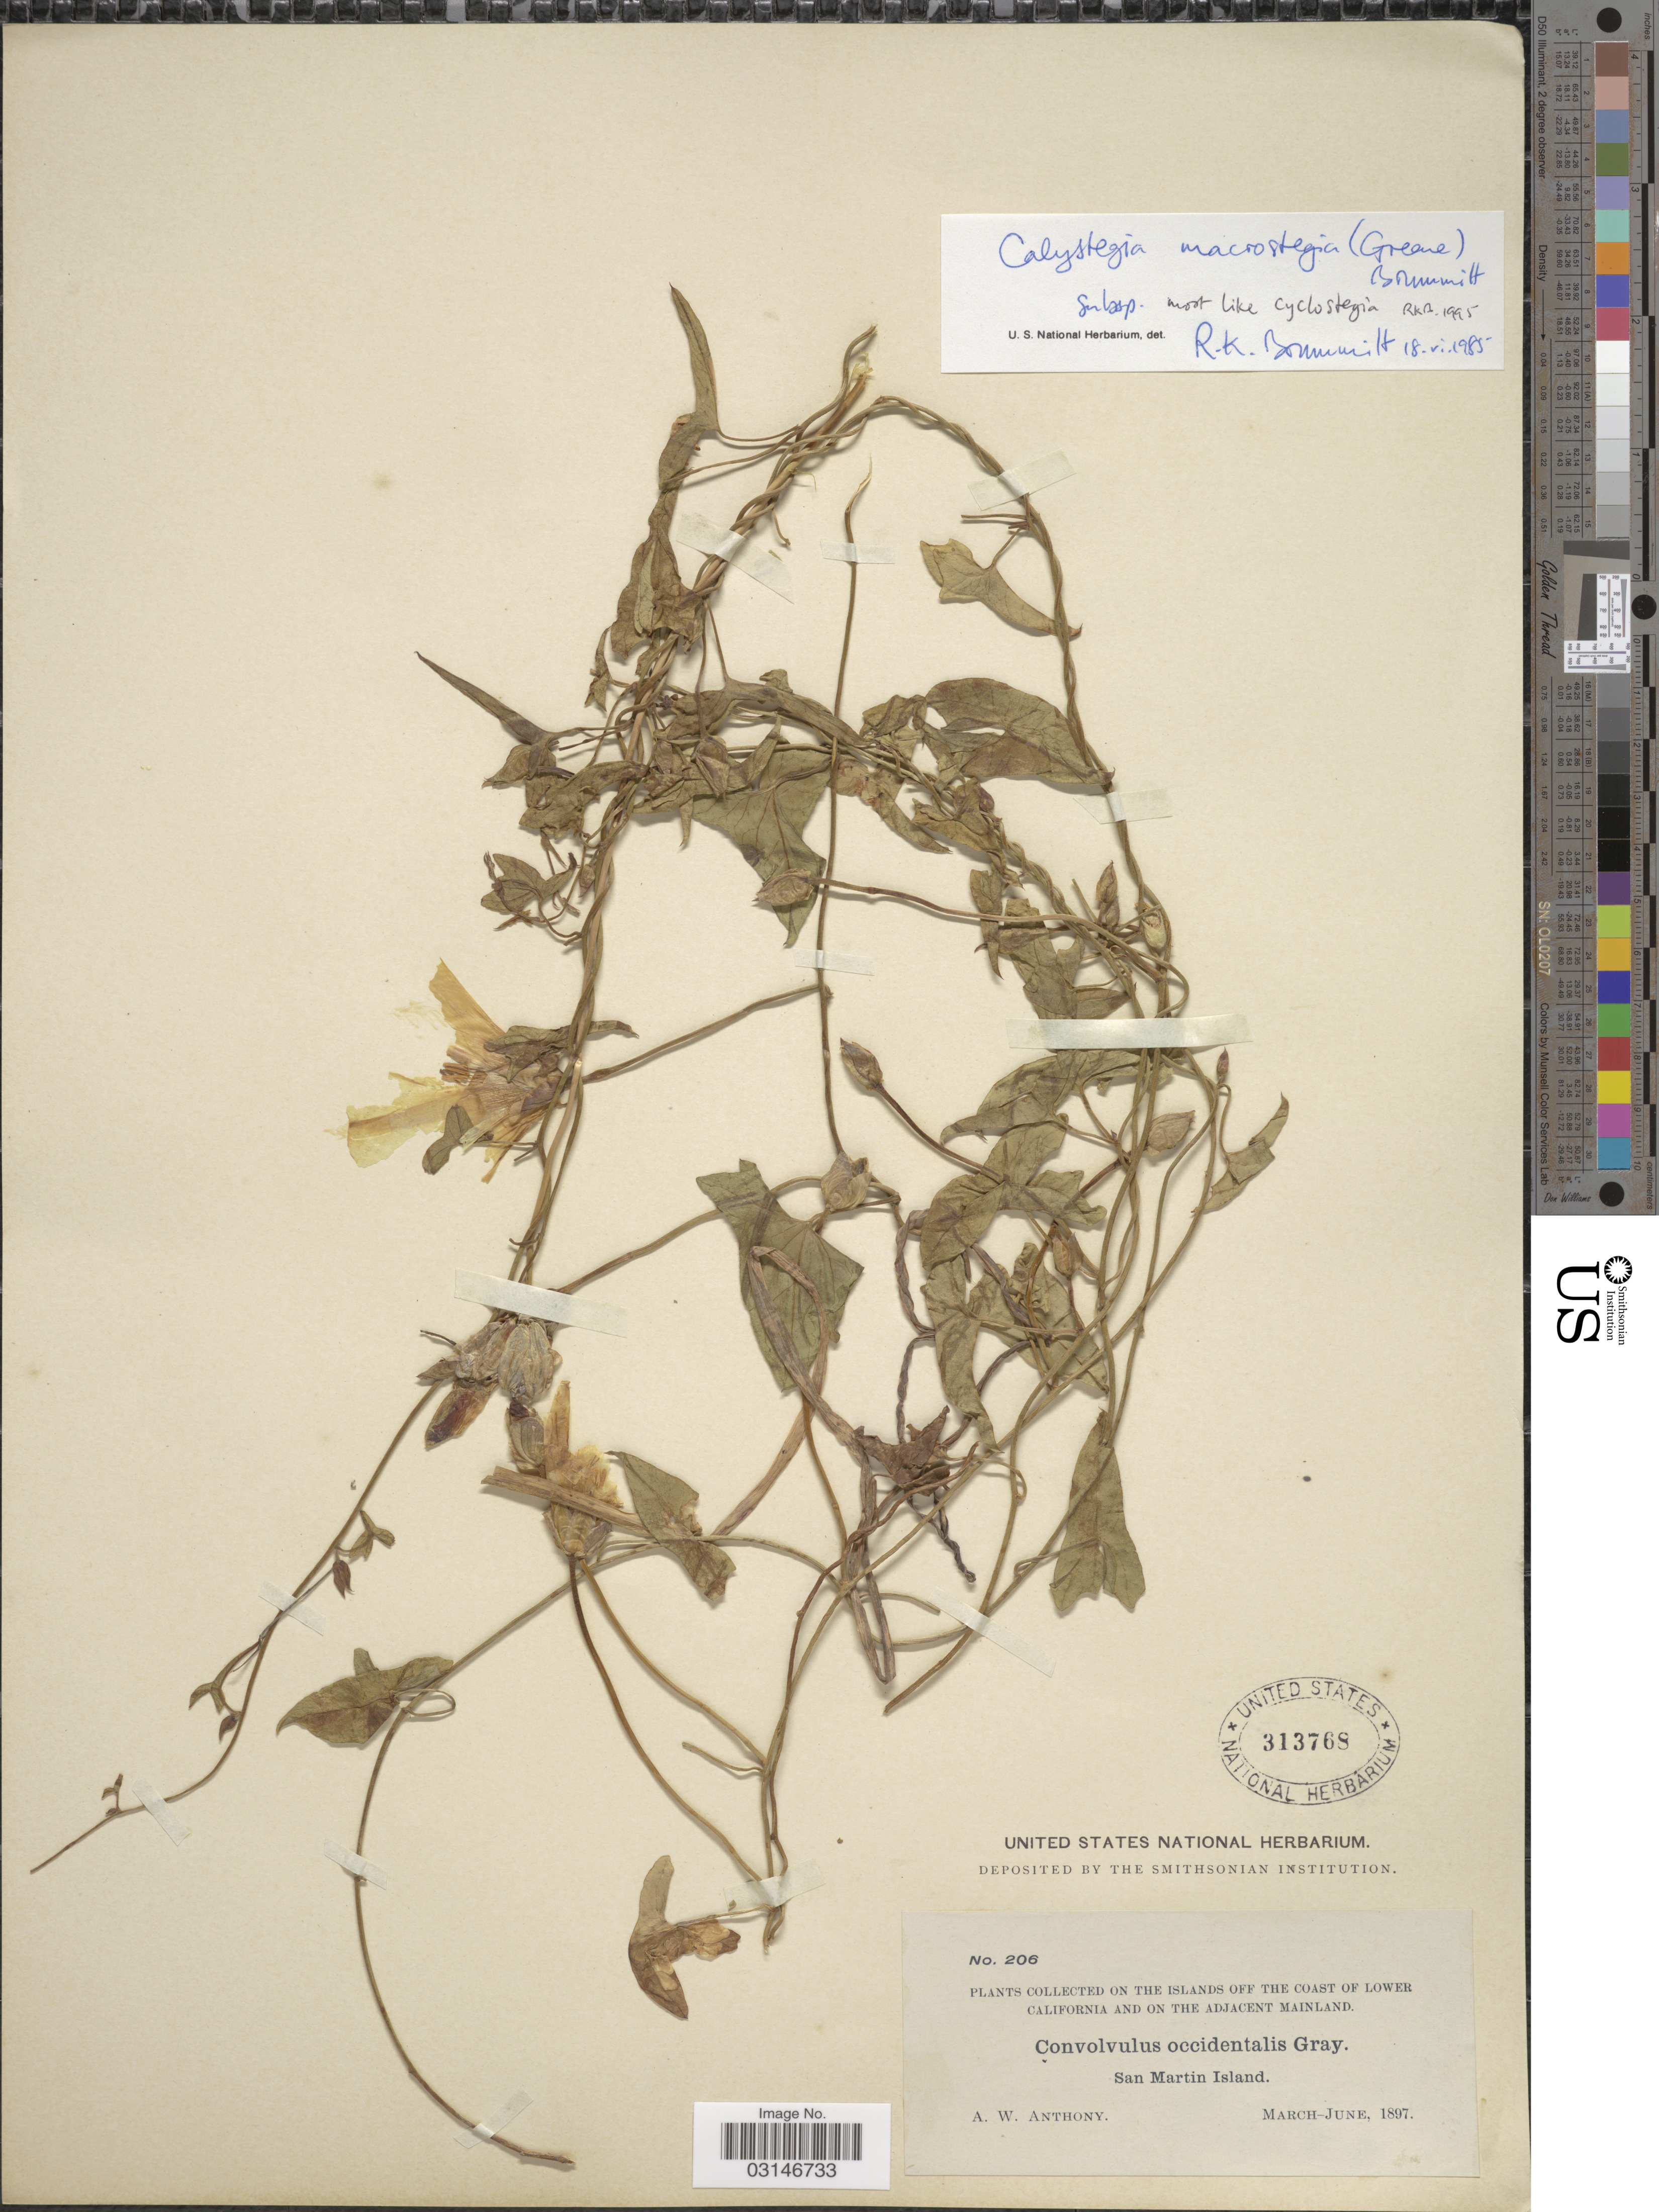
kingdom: Plantae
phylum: Tracheophyta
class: Magnoliopsida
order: Solanales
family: Convolvulaceae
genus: Calystegia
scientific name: Calystegia macrostegia subsp. tenuifolia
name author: (Abrams) Brummitt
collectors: A. W. Anthony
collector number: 206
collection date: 1897-03/1897-06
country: Mexico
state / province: Baja California Norte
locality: On the Islands of the Coast of Lower California and on the Adjacent Mainland. San Martin Island.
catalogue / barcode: US 313768